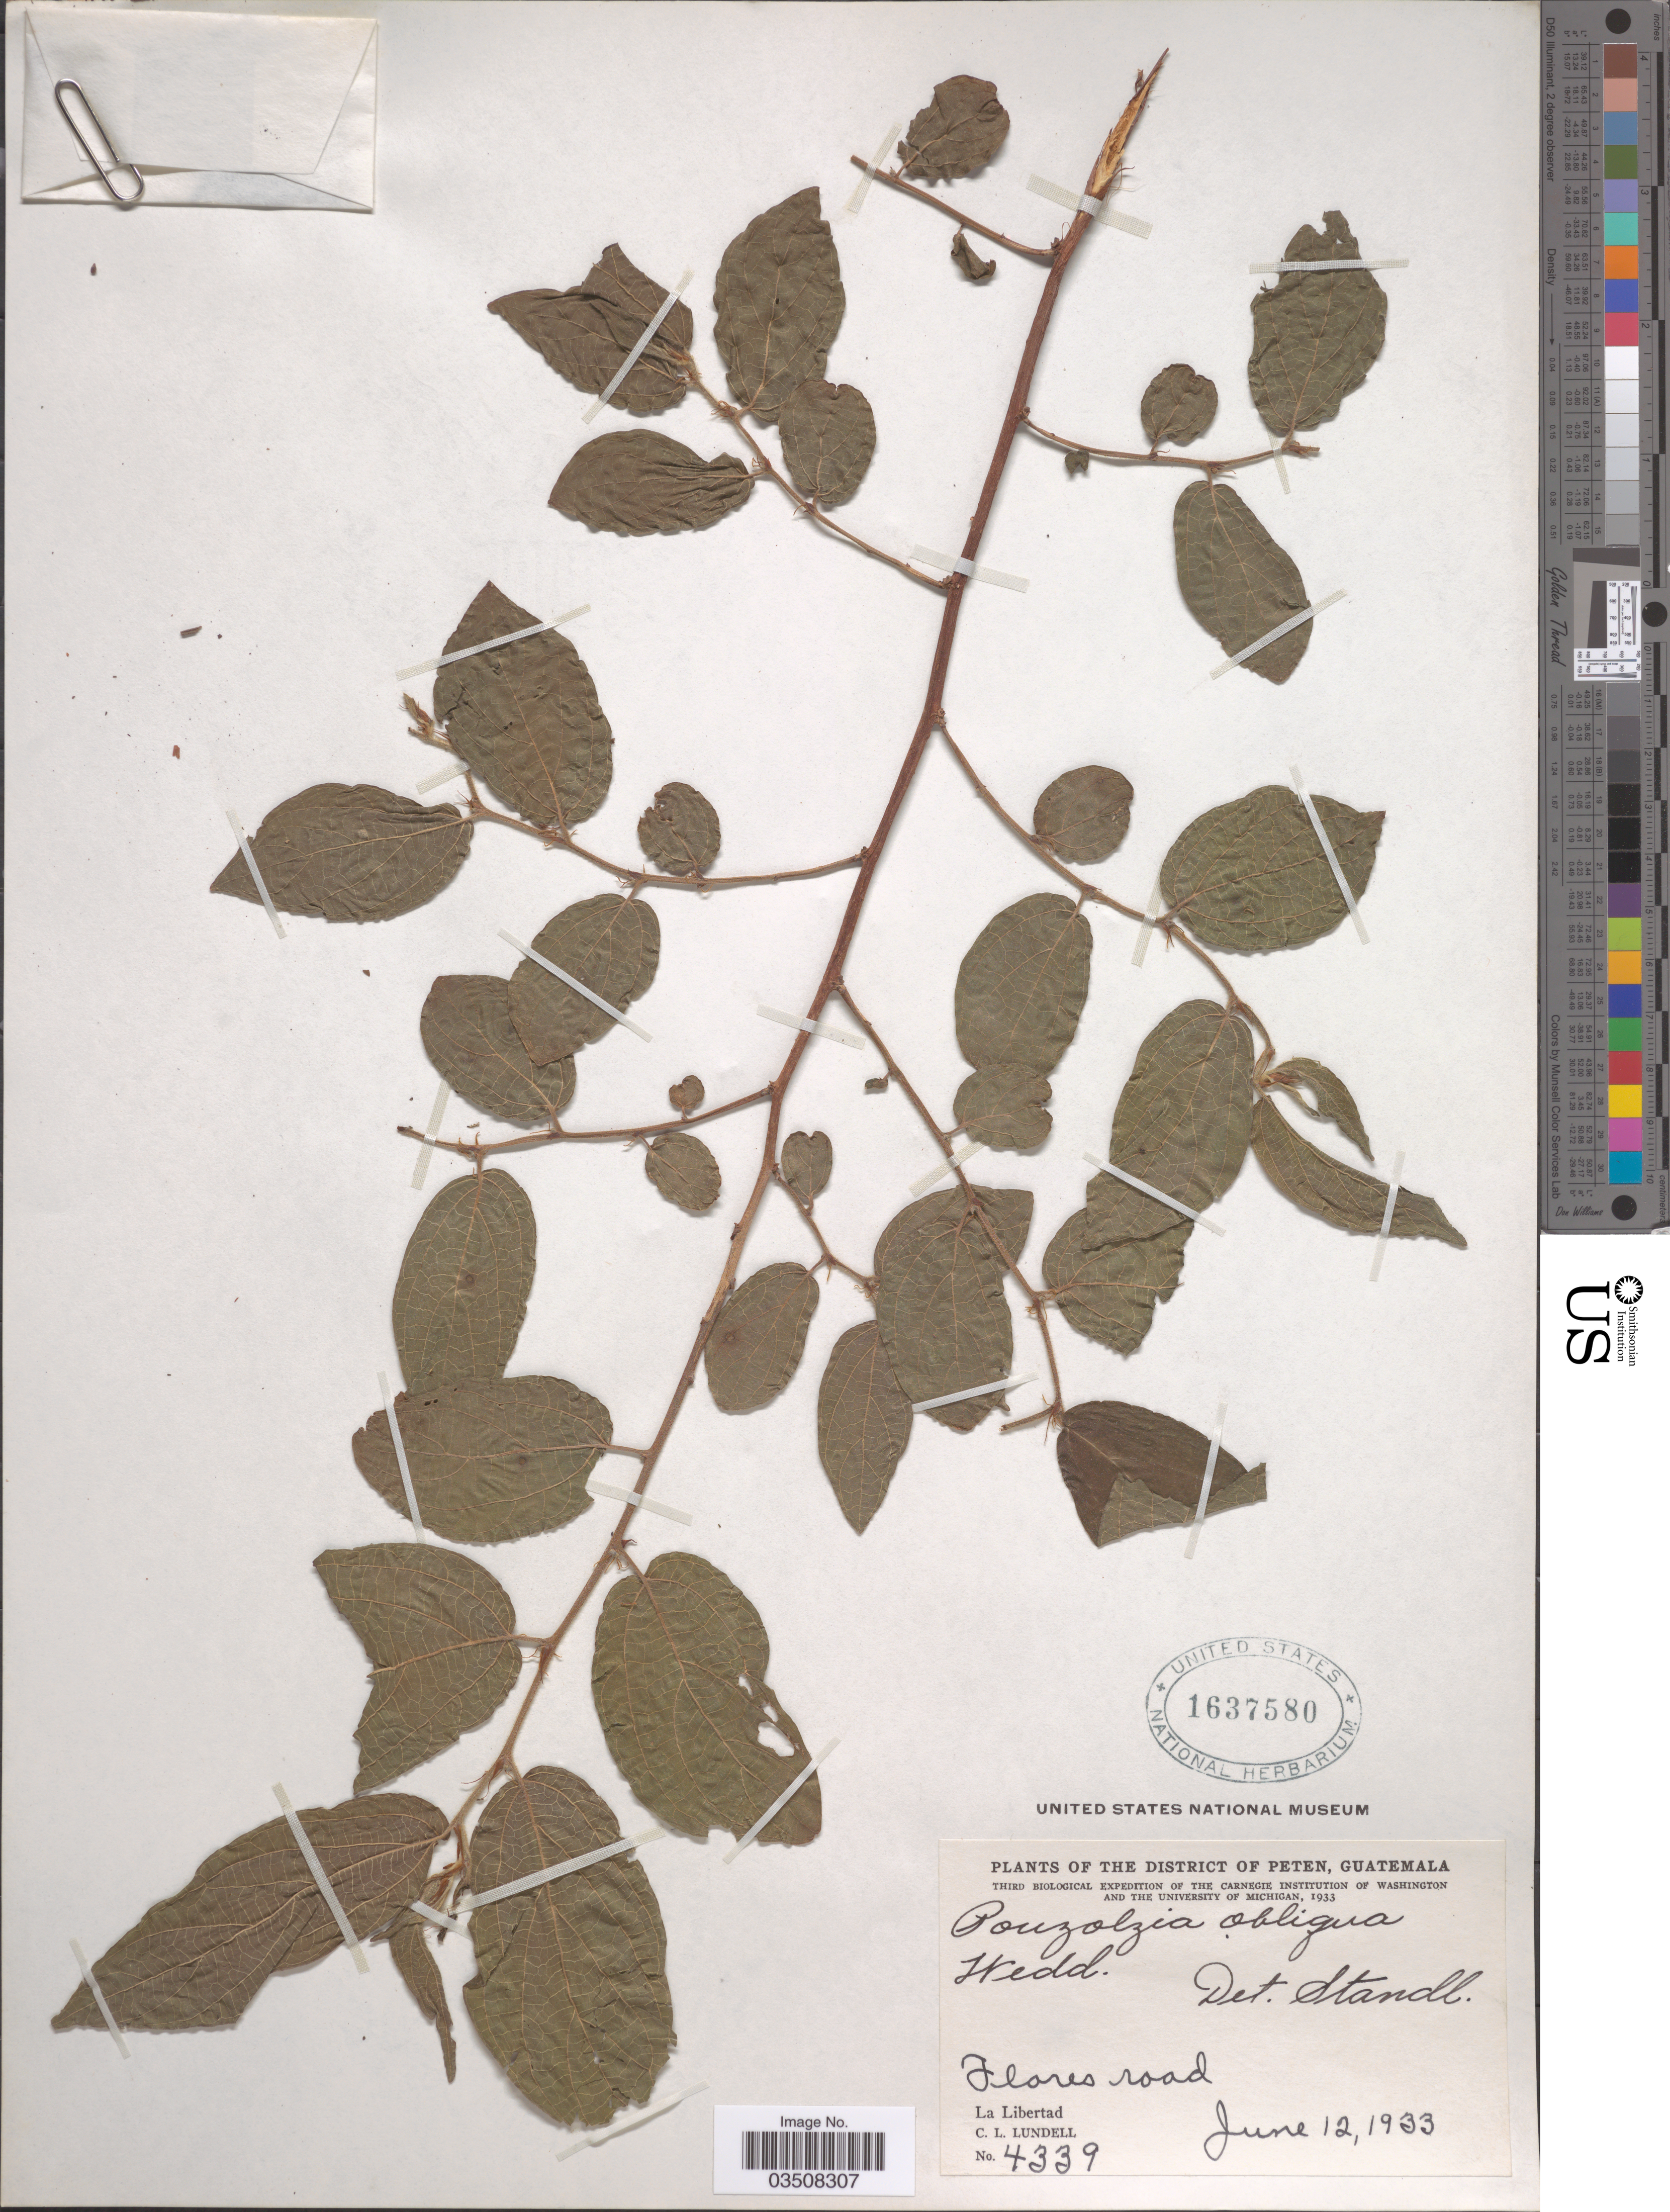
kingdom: Plantae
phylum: Tracheophyta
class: Magnoliopsida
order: Rosales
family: Urticaceae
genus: Pouzolzia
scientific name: Pouzolzia obliqua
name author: (Poepp.) Gaudich.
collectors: C. L. Lundell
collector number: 4339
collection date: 1933-06-12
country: Guatemala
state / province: El Peten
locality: The District of Peten. Flores road. La Libertad.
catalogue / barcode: US 1637580